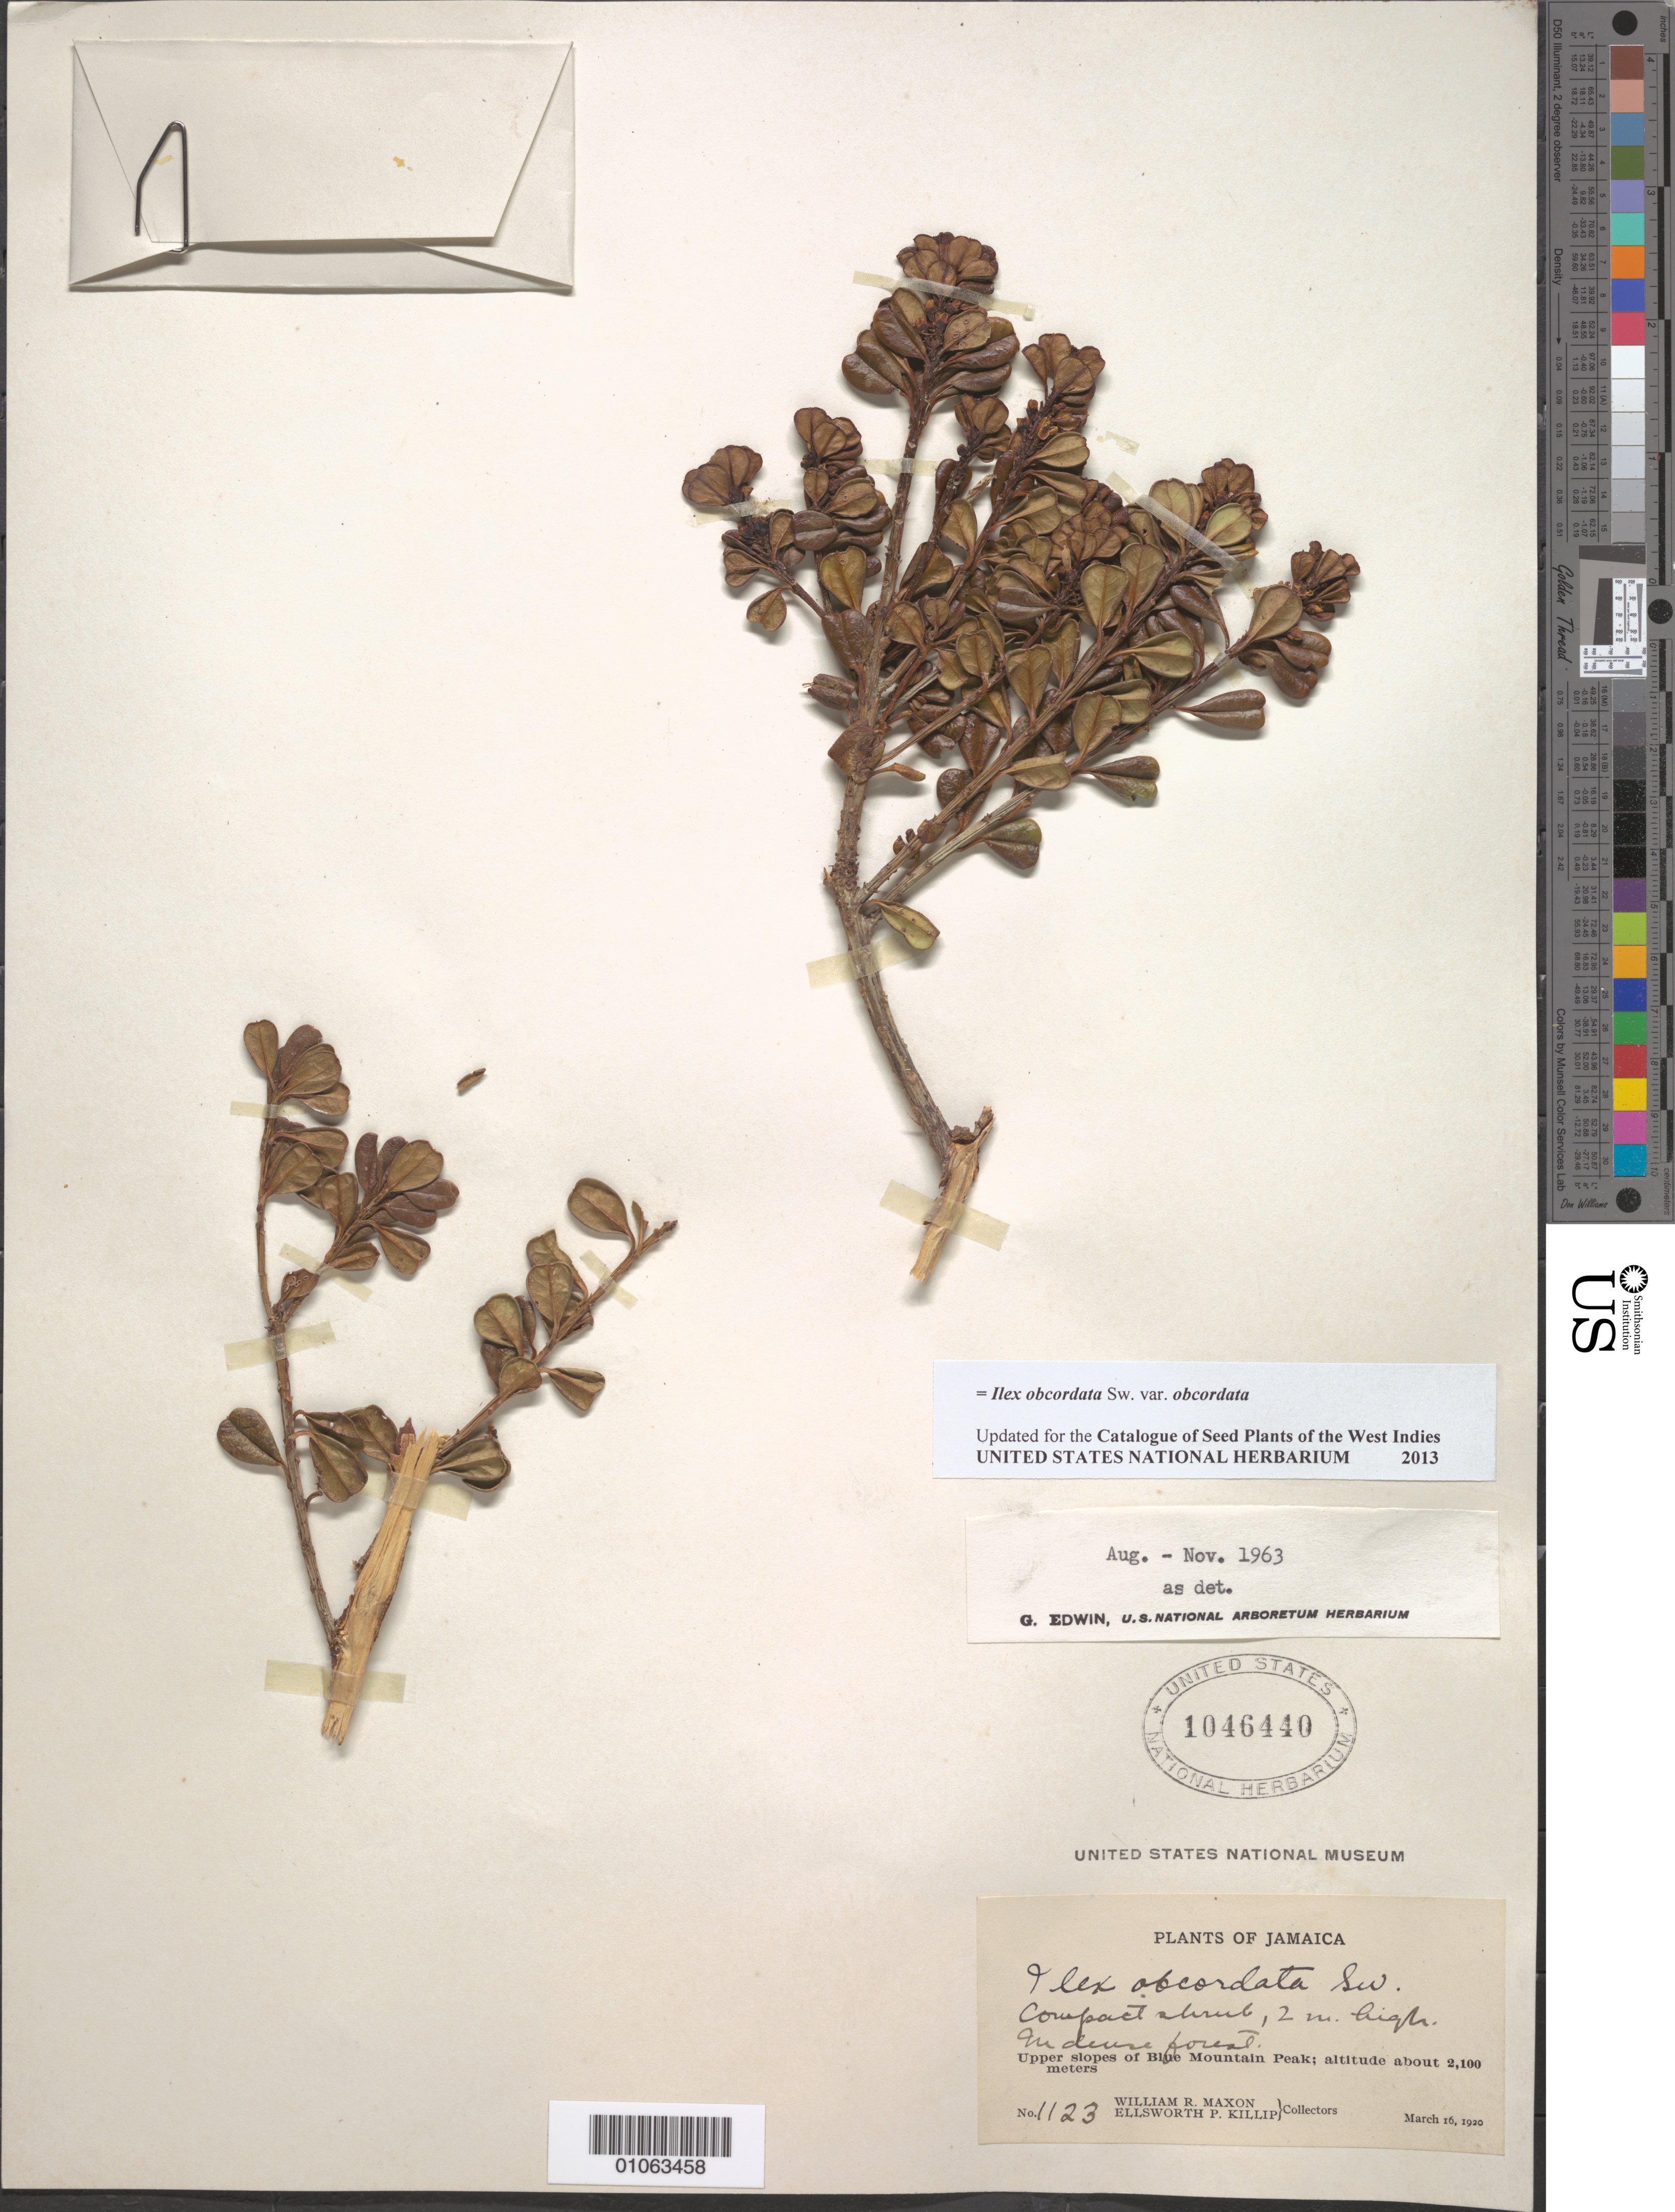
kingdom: Plantae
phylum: Tracheophyta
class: Magnoliopsida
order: Aquifoliales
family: Aquifoliaceae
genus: Ilex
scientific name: Ilex obcordata var. obcordata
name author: Sw.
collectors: W. R. Maxon & E. P. Killip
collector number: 1123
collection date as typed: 16 Mar 1920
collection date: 1920-03-16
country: Jamaica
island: Jamaica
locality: Upper slopes of Blue Mountain peak.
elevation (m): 2100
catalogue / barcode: US 1046440